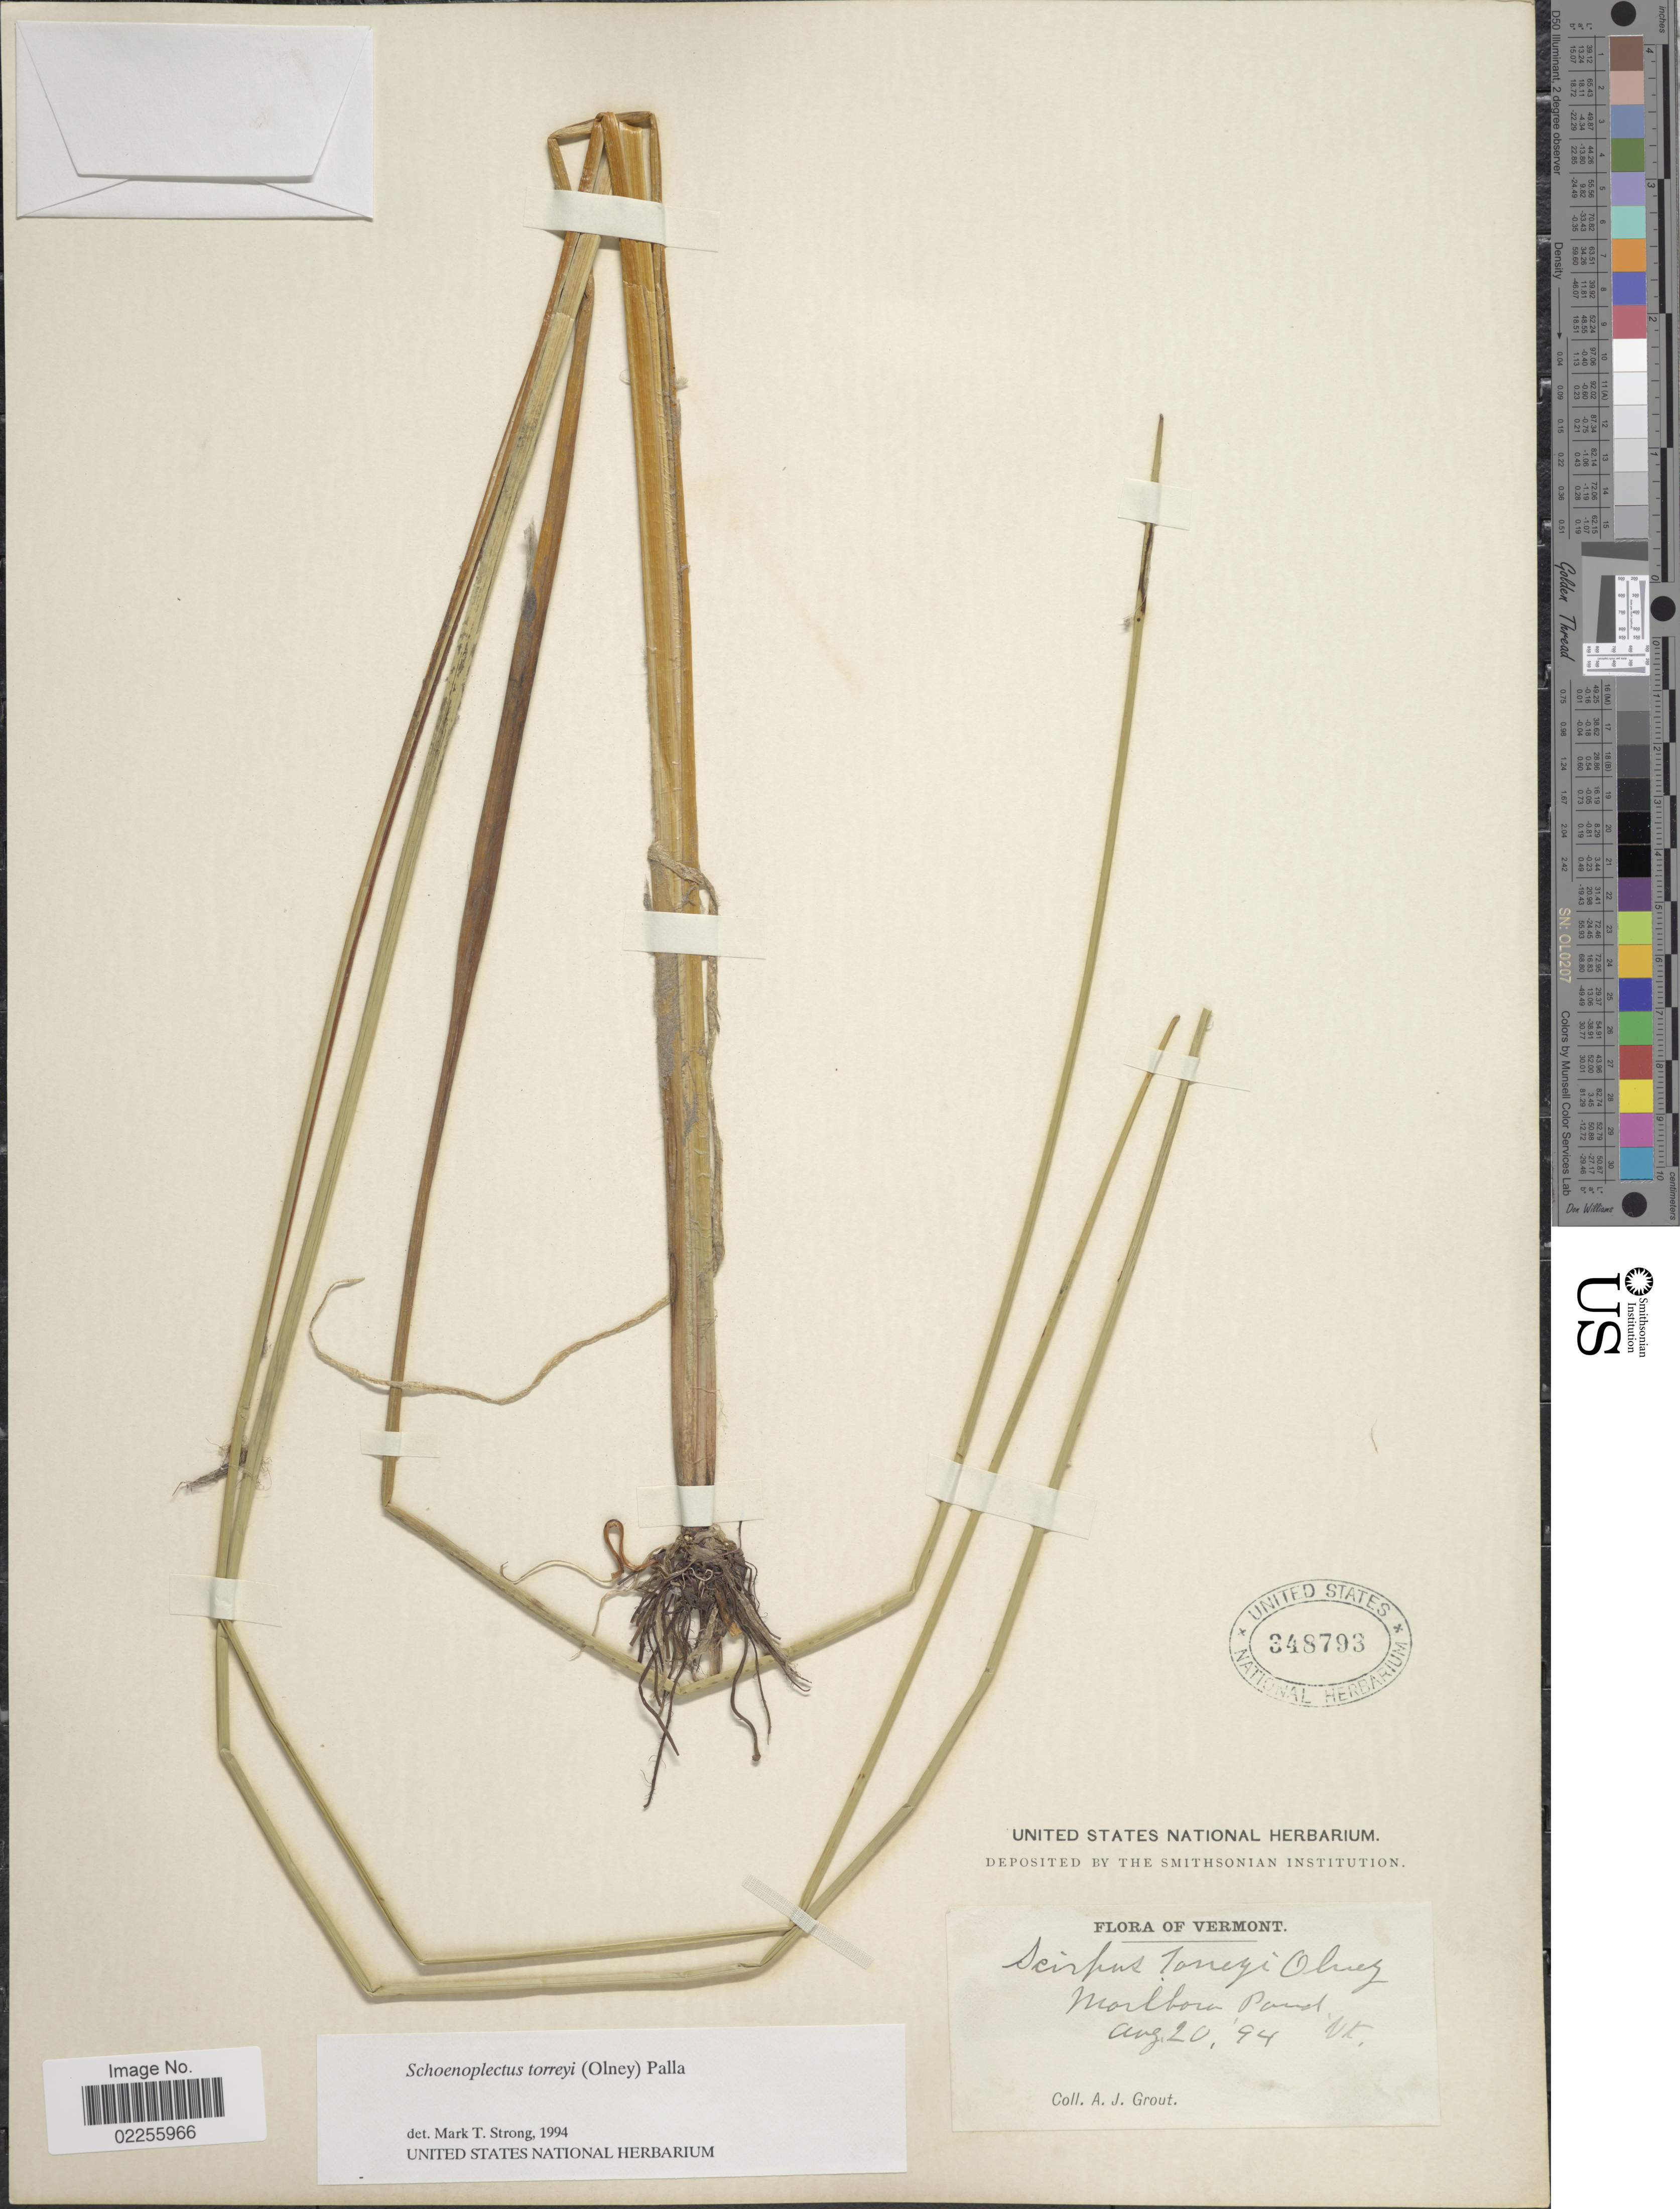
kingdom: Plantae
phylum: Tracheophyta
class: Liliopsida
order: Poales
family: Cyperaceae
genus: Schoenoplectus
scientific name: Schoenoplectus torreyi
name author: (Olney) Palla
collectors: A. J. Grout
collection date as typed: Transcribed d/m/y: 20/8/94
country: United States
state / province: Vermont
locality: Marlboro Pond.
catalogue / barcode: US 348793